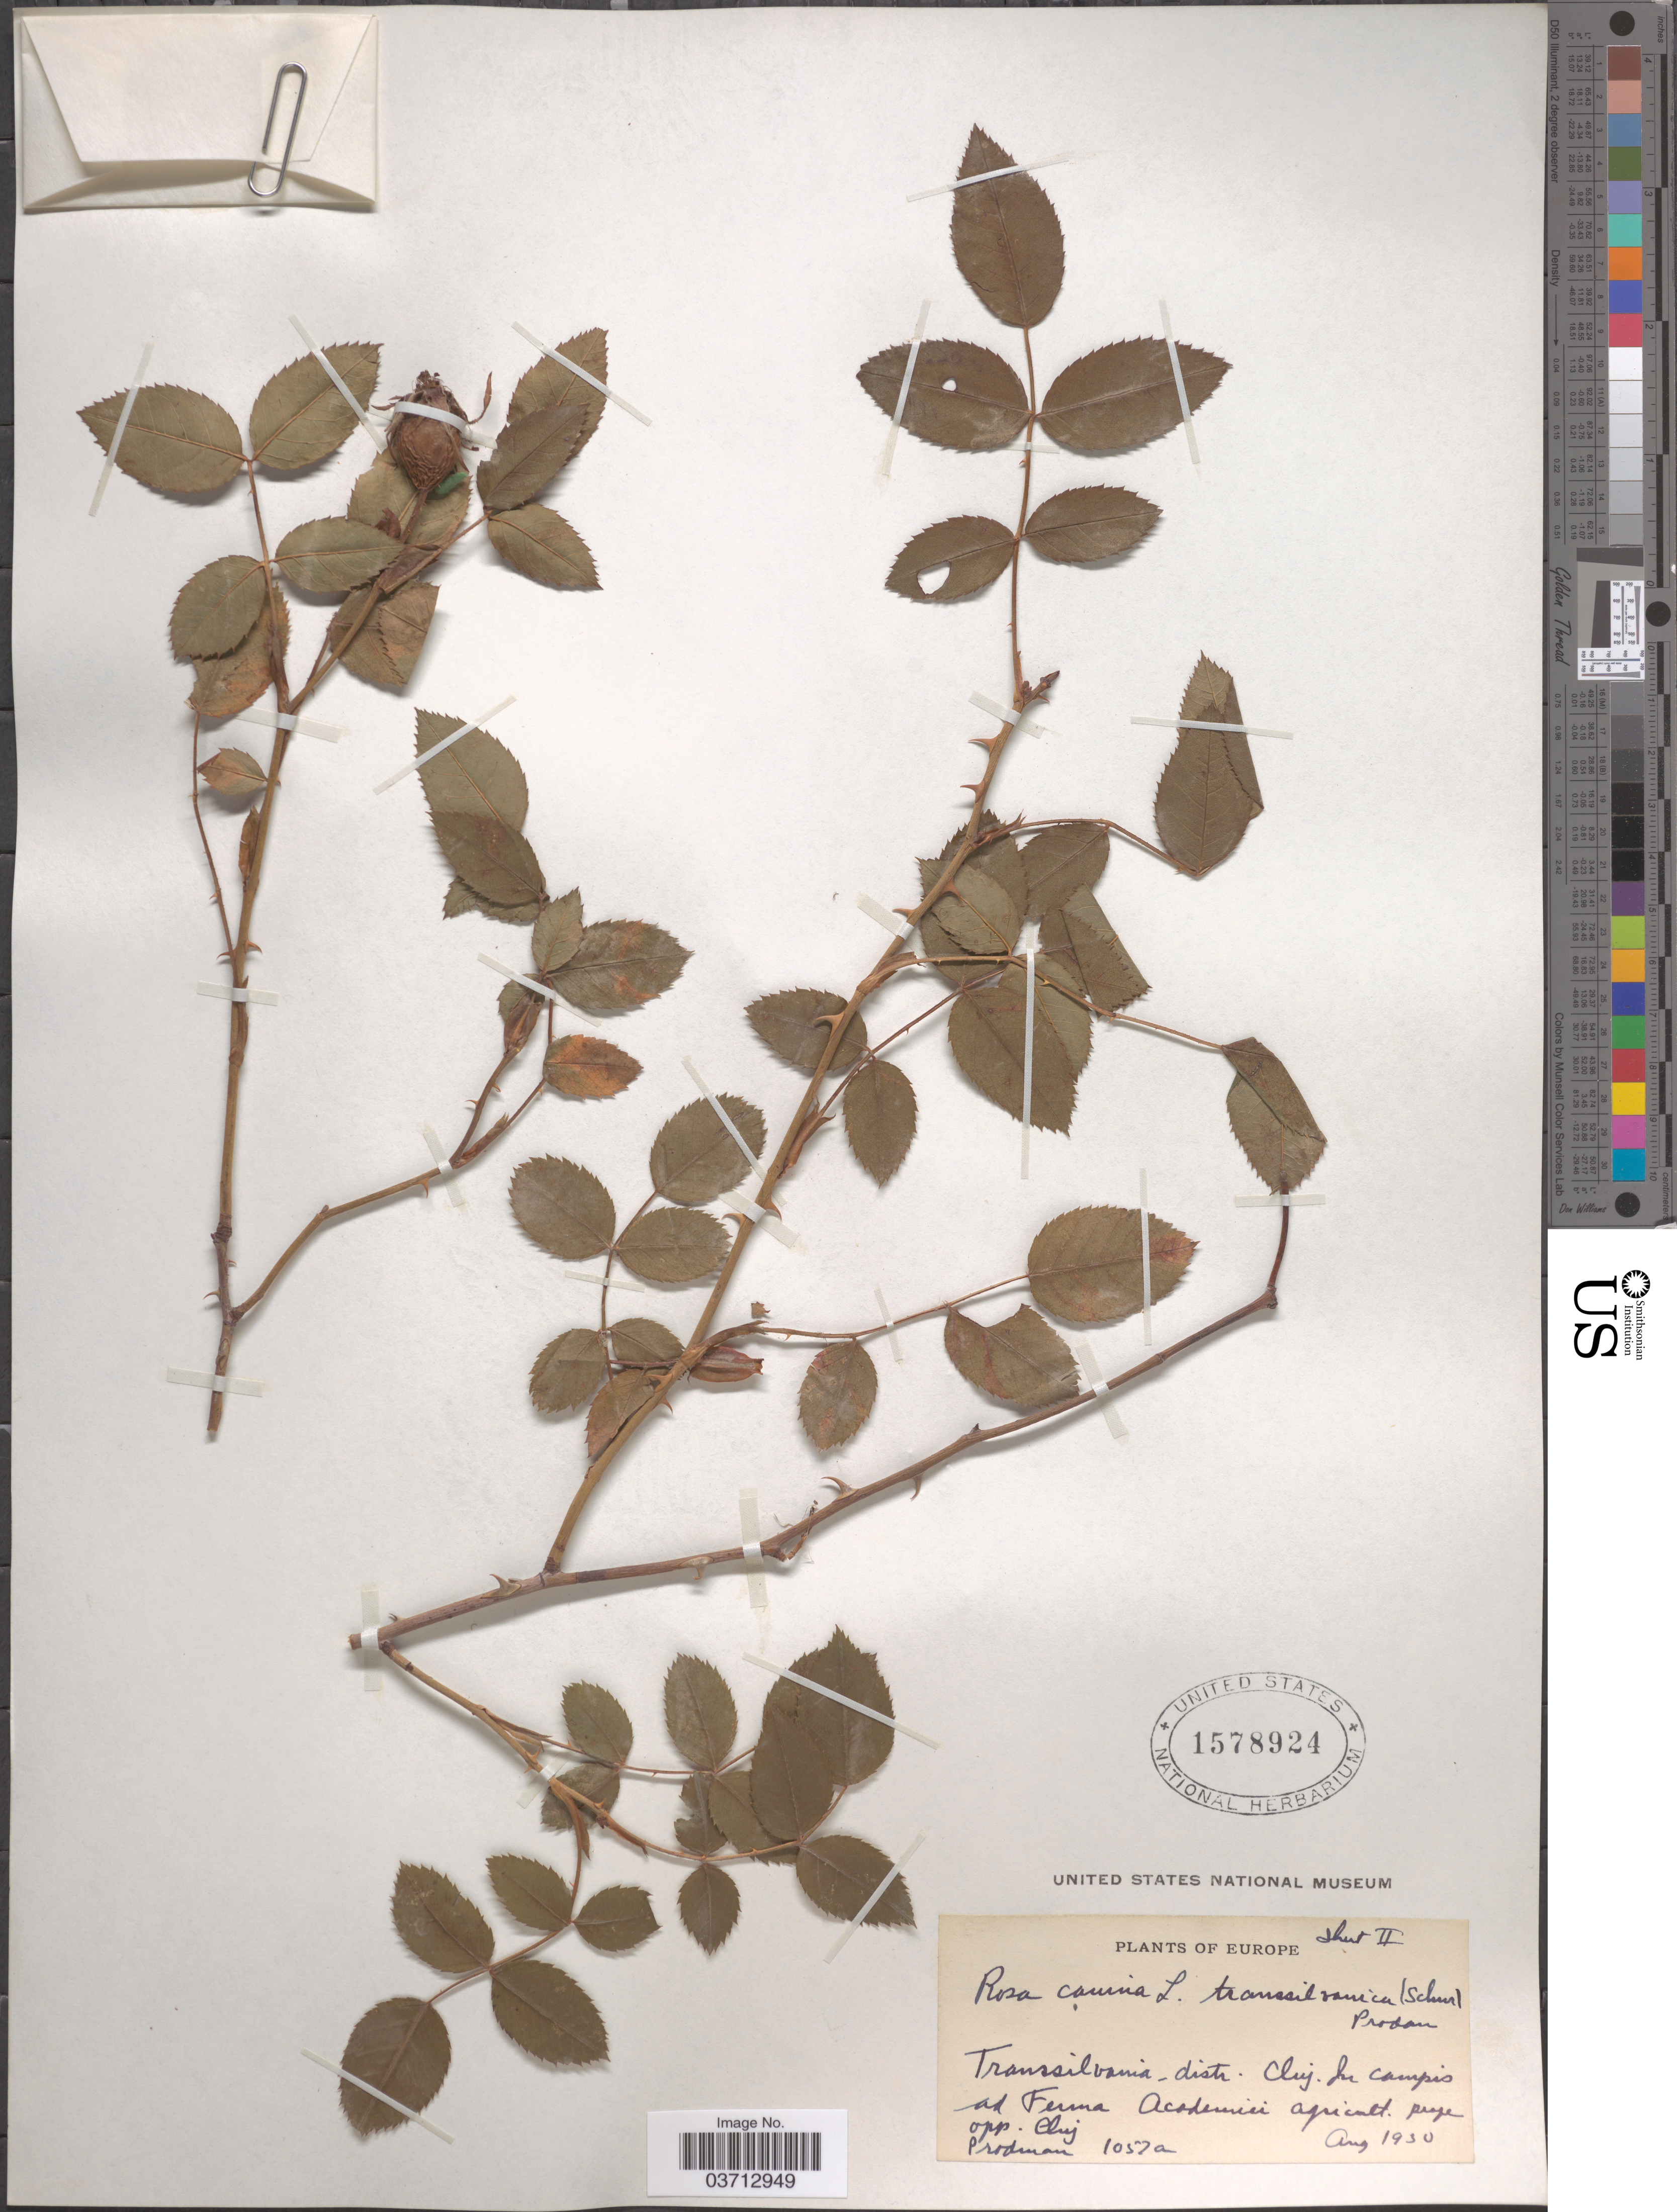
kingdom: Plantae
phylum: Tracheophyta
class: Magnoliopsida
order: Rosales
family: Rosaceae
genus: Rosa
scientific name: Rosa canina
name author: L.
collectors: Prodman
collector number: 1057a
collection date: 1930-08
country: Romania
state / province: Cluj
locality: Transsilvania, distr. Cluj. In campis ad Ferma Academiei agricult. prope opp. Cluj.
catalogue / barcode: US 1578924